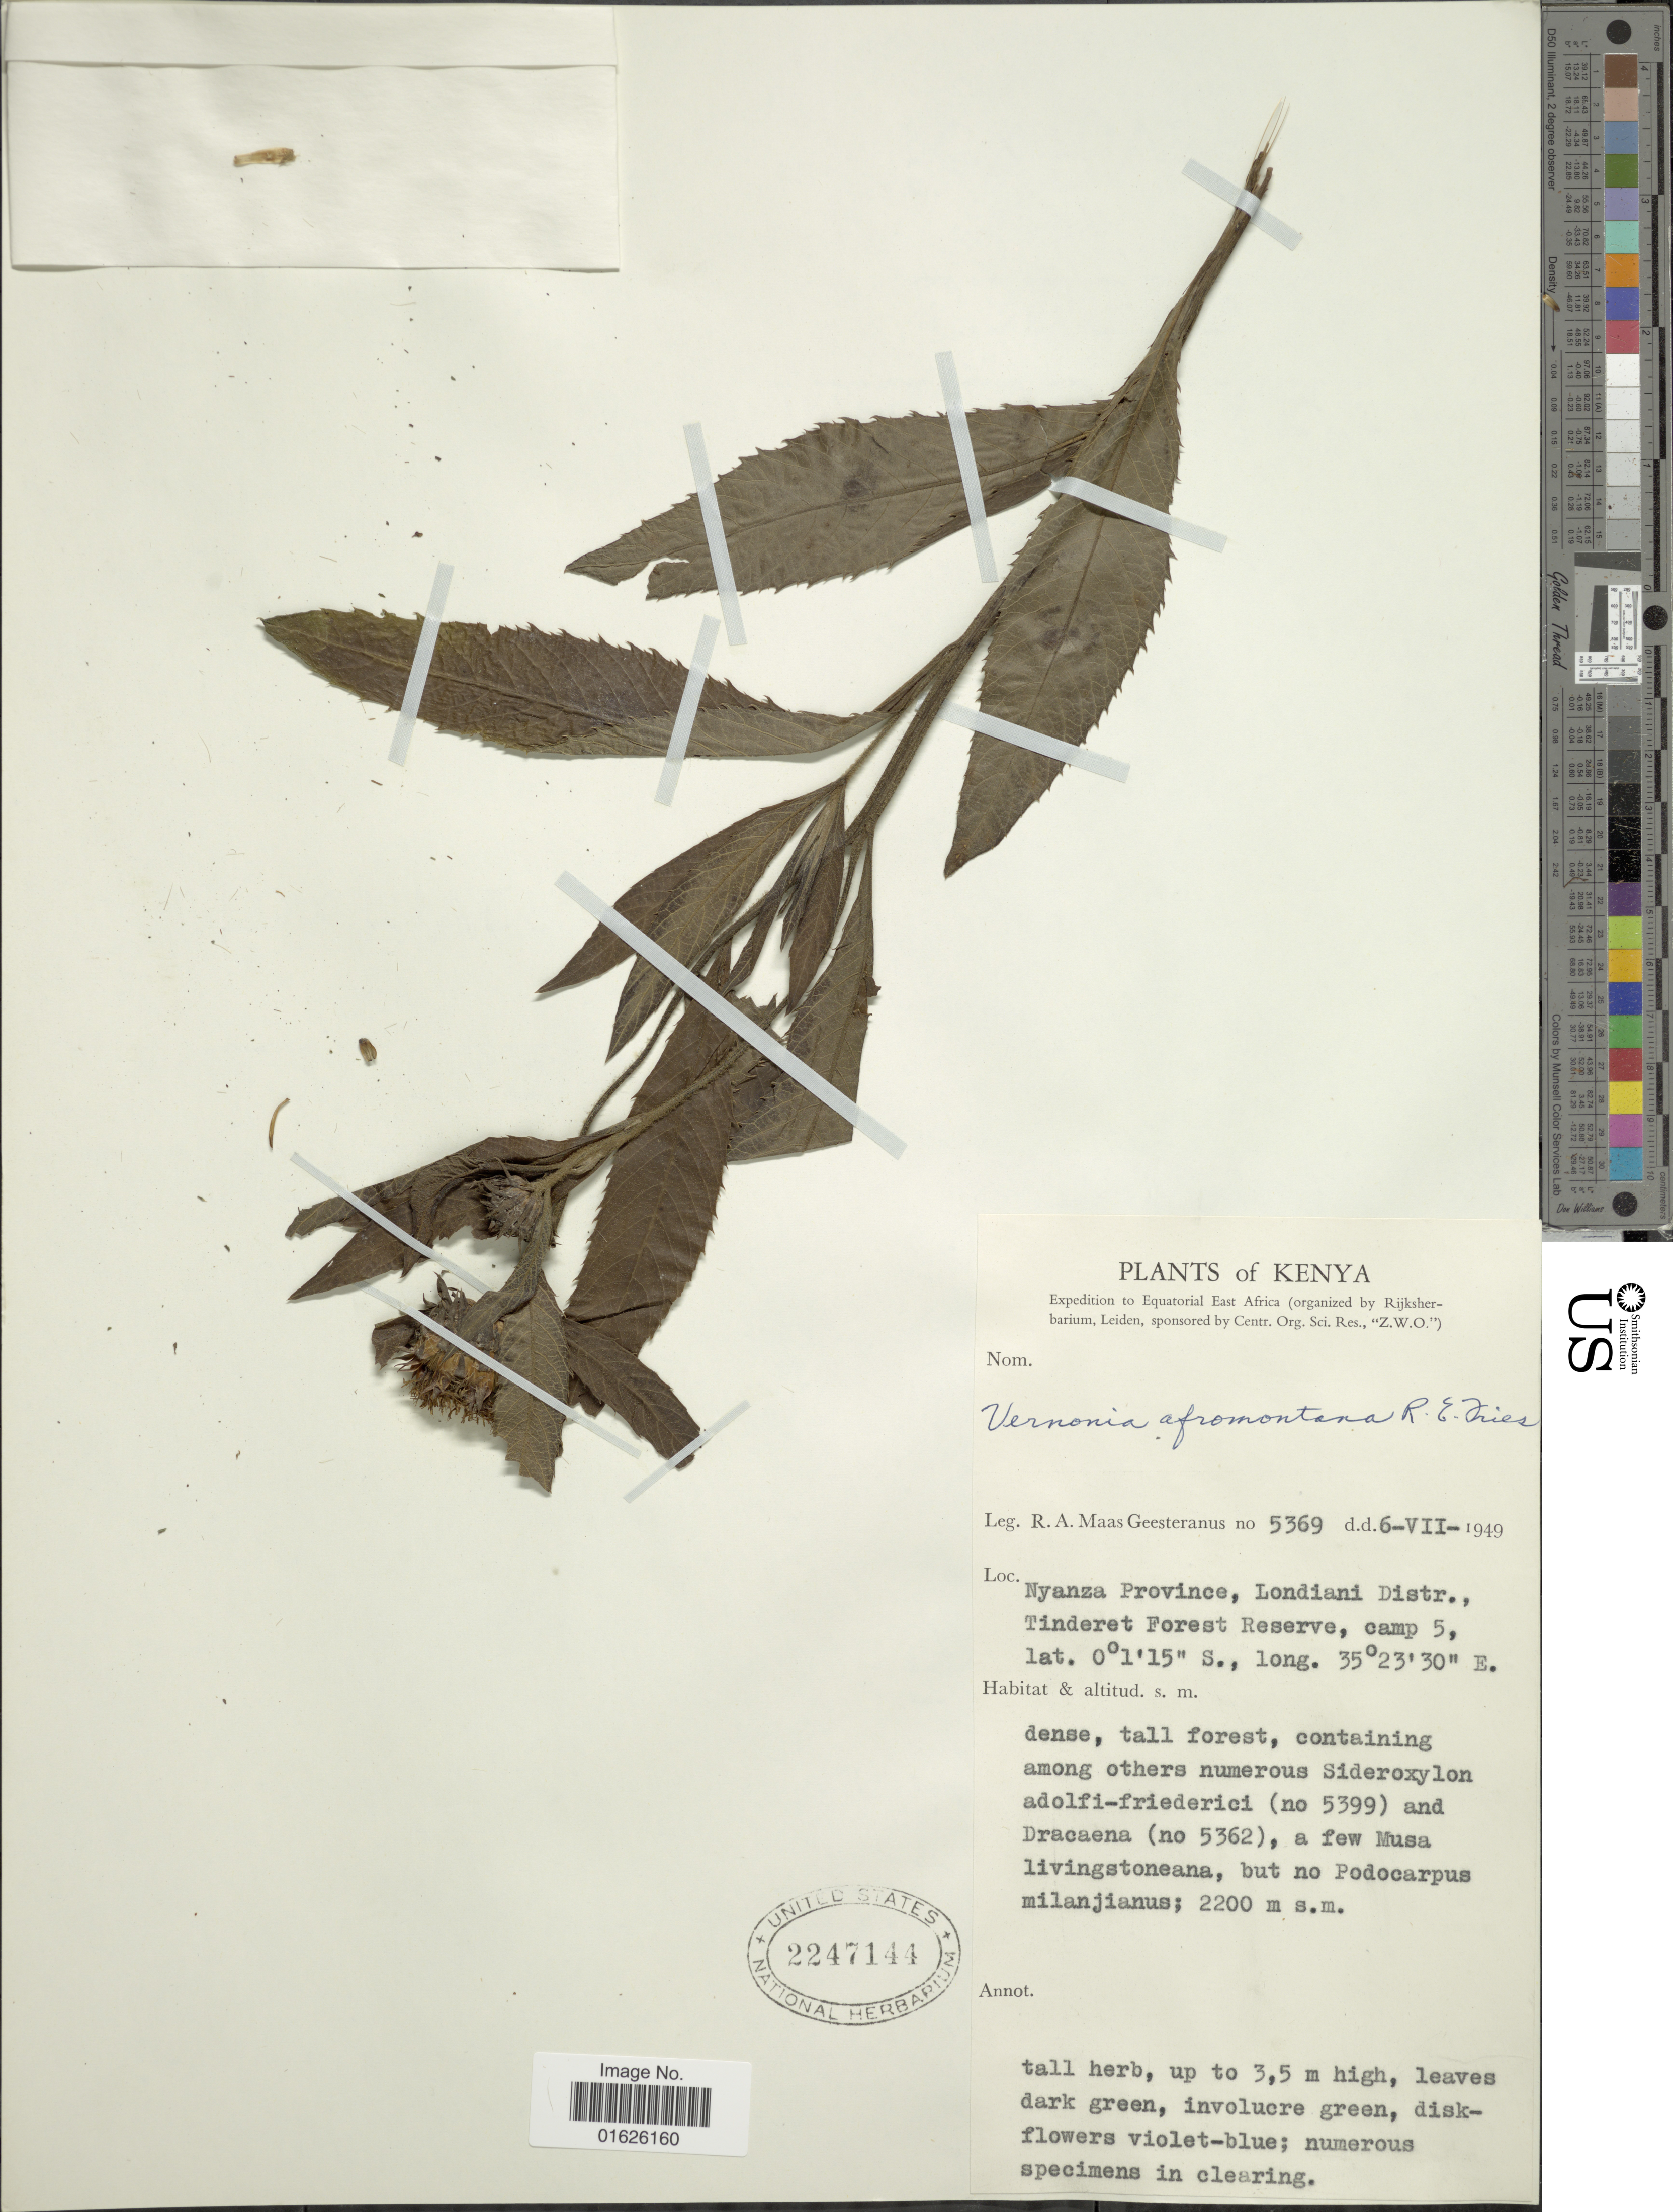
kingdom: Plantae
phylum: Tracheophyta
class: Magnoliopsida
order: Asterales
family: Asteraceae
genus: Centrapalus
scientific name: Centrapalus pauciflorus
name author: (Willd.) H. Rob.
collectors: R. A. Maas Geesteranus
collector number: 5369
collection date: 1949-07-06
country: Kenya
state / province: Kericho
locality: Equatorial East Africa, Nyanza Province, Londiani Distr., Tinderet Forest Reserve, camp 5.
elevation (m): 2200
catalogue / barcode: US 2247144